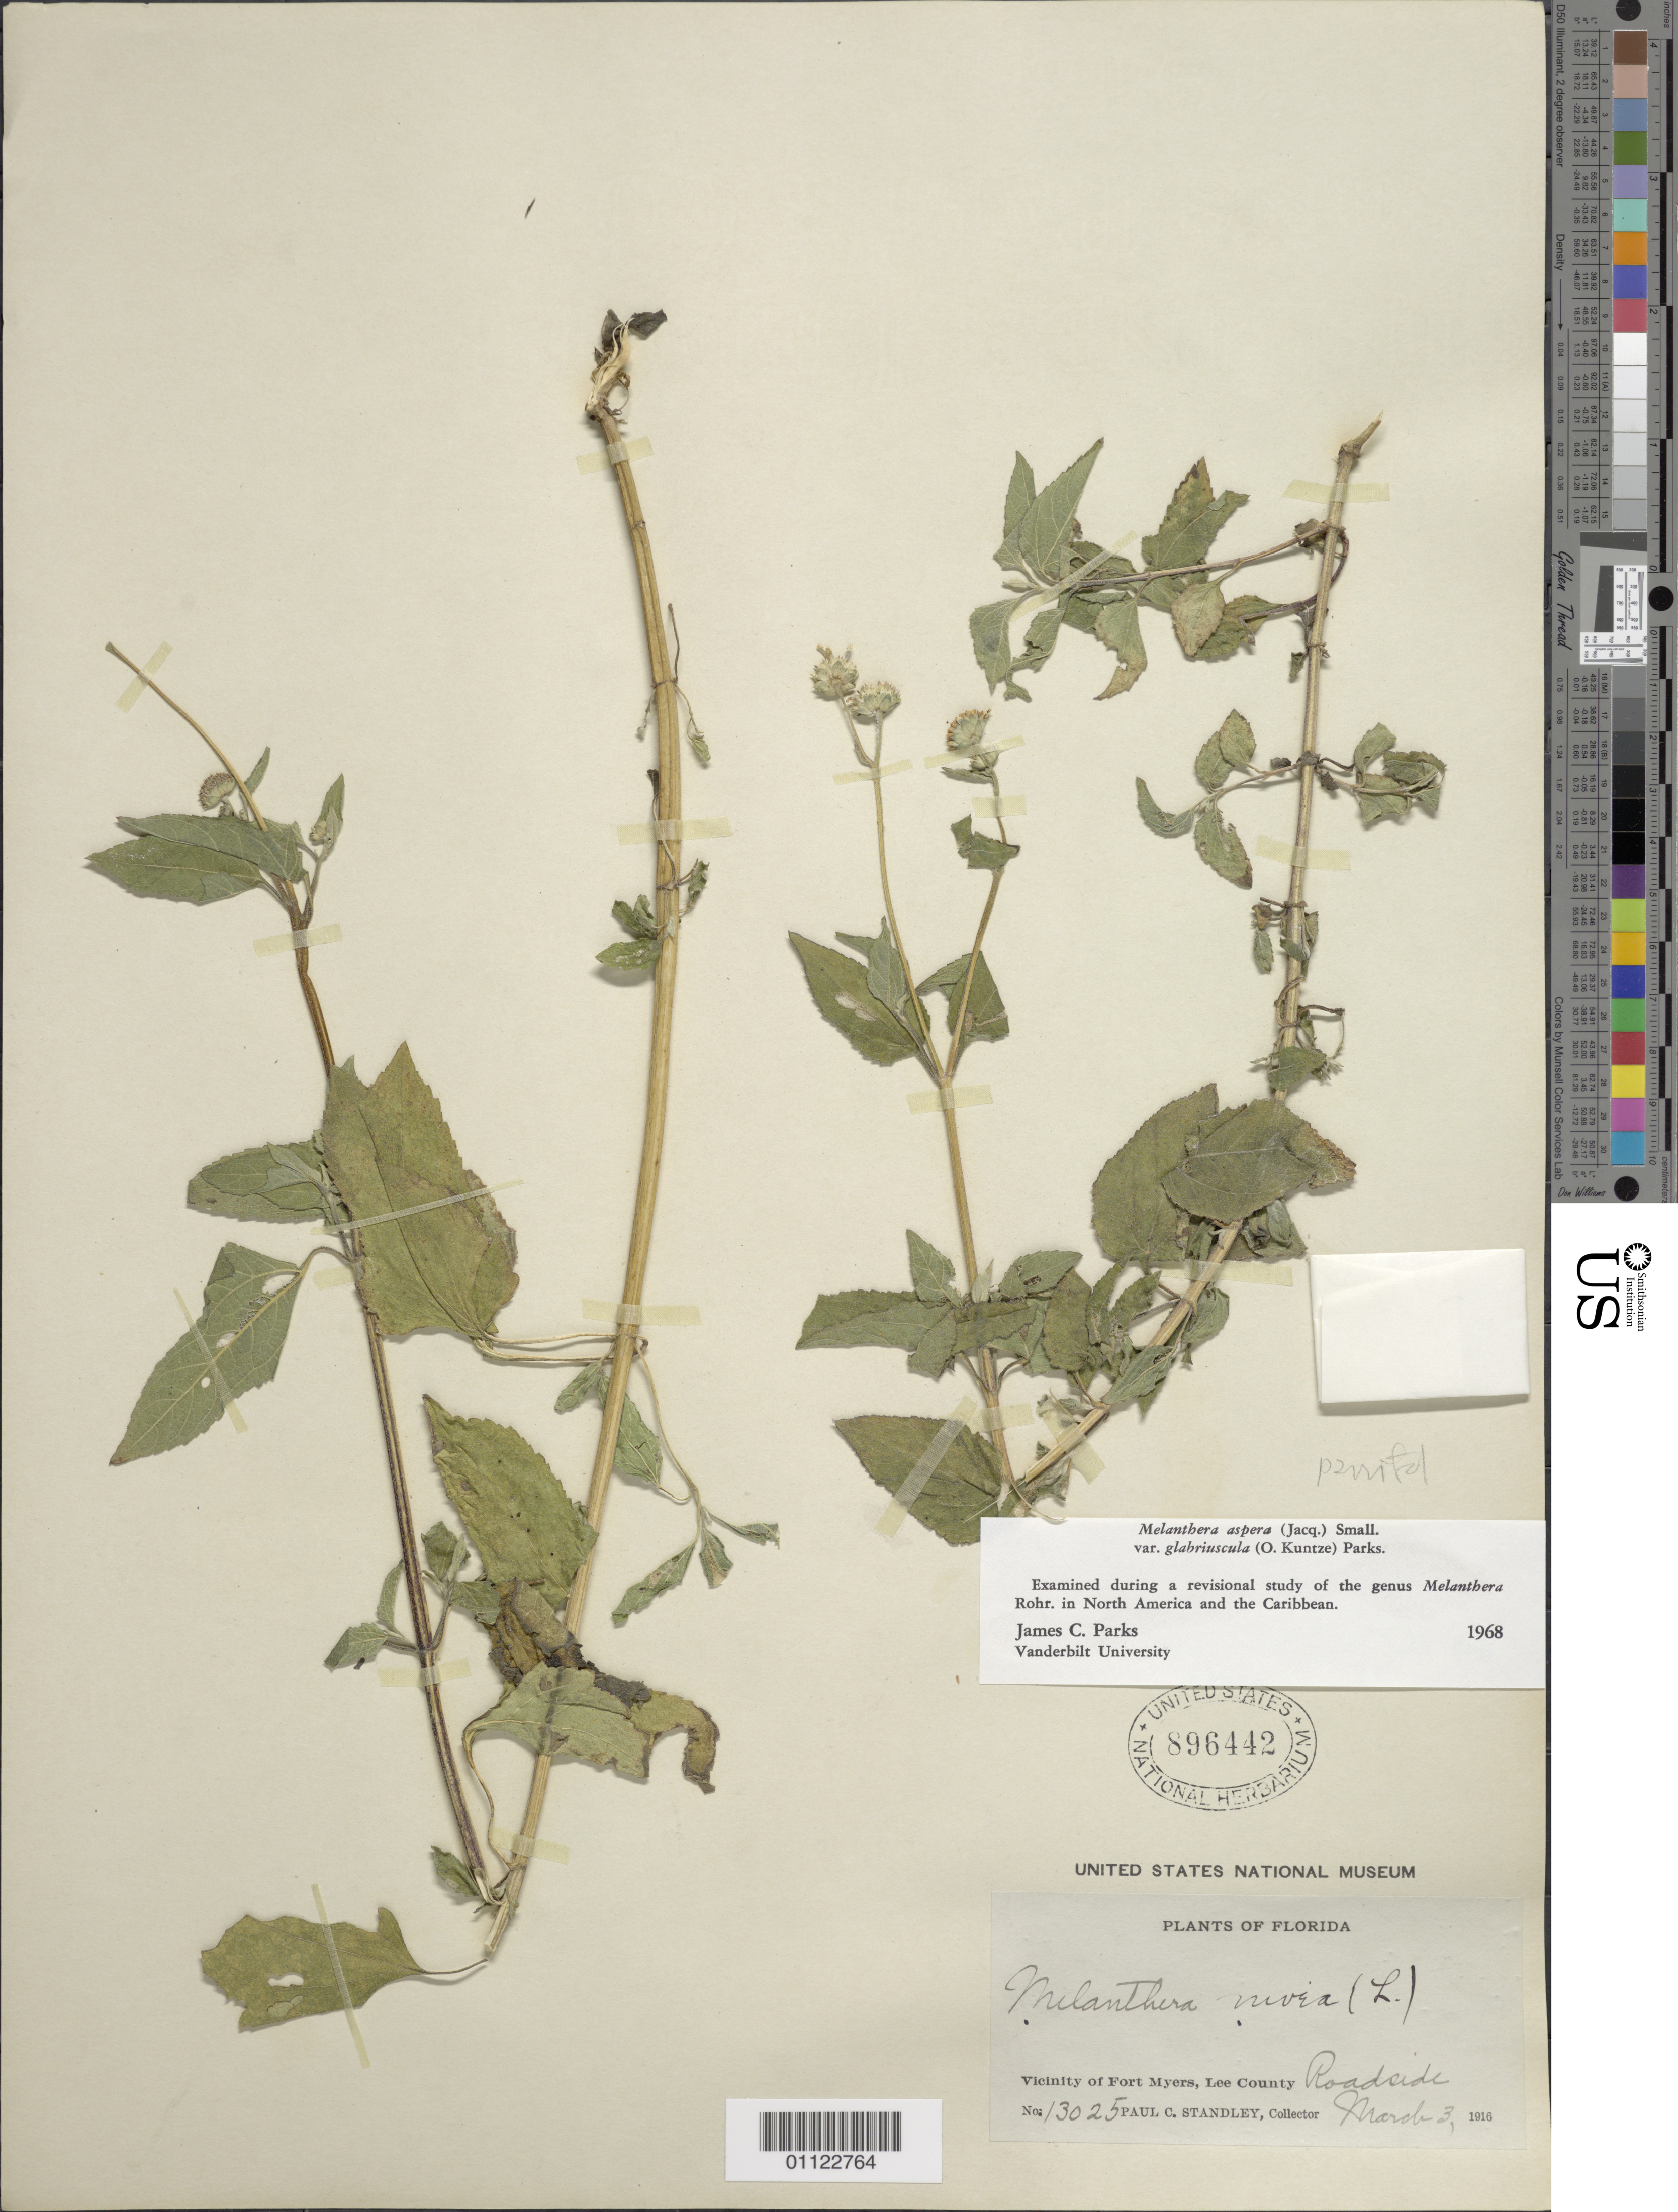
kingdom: Plantae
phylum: Tracheophyta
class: Magnoliopsida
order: Asterales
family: Asteraceae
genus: Melanthera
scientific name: Melanthera parvifolia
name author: Small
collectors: P. C. Standley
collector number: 13025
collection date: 1916-03-03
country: United States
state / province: Florida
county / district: Lee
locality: Fort Myers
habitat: roadside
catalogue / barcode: US 896442